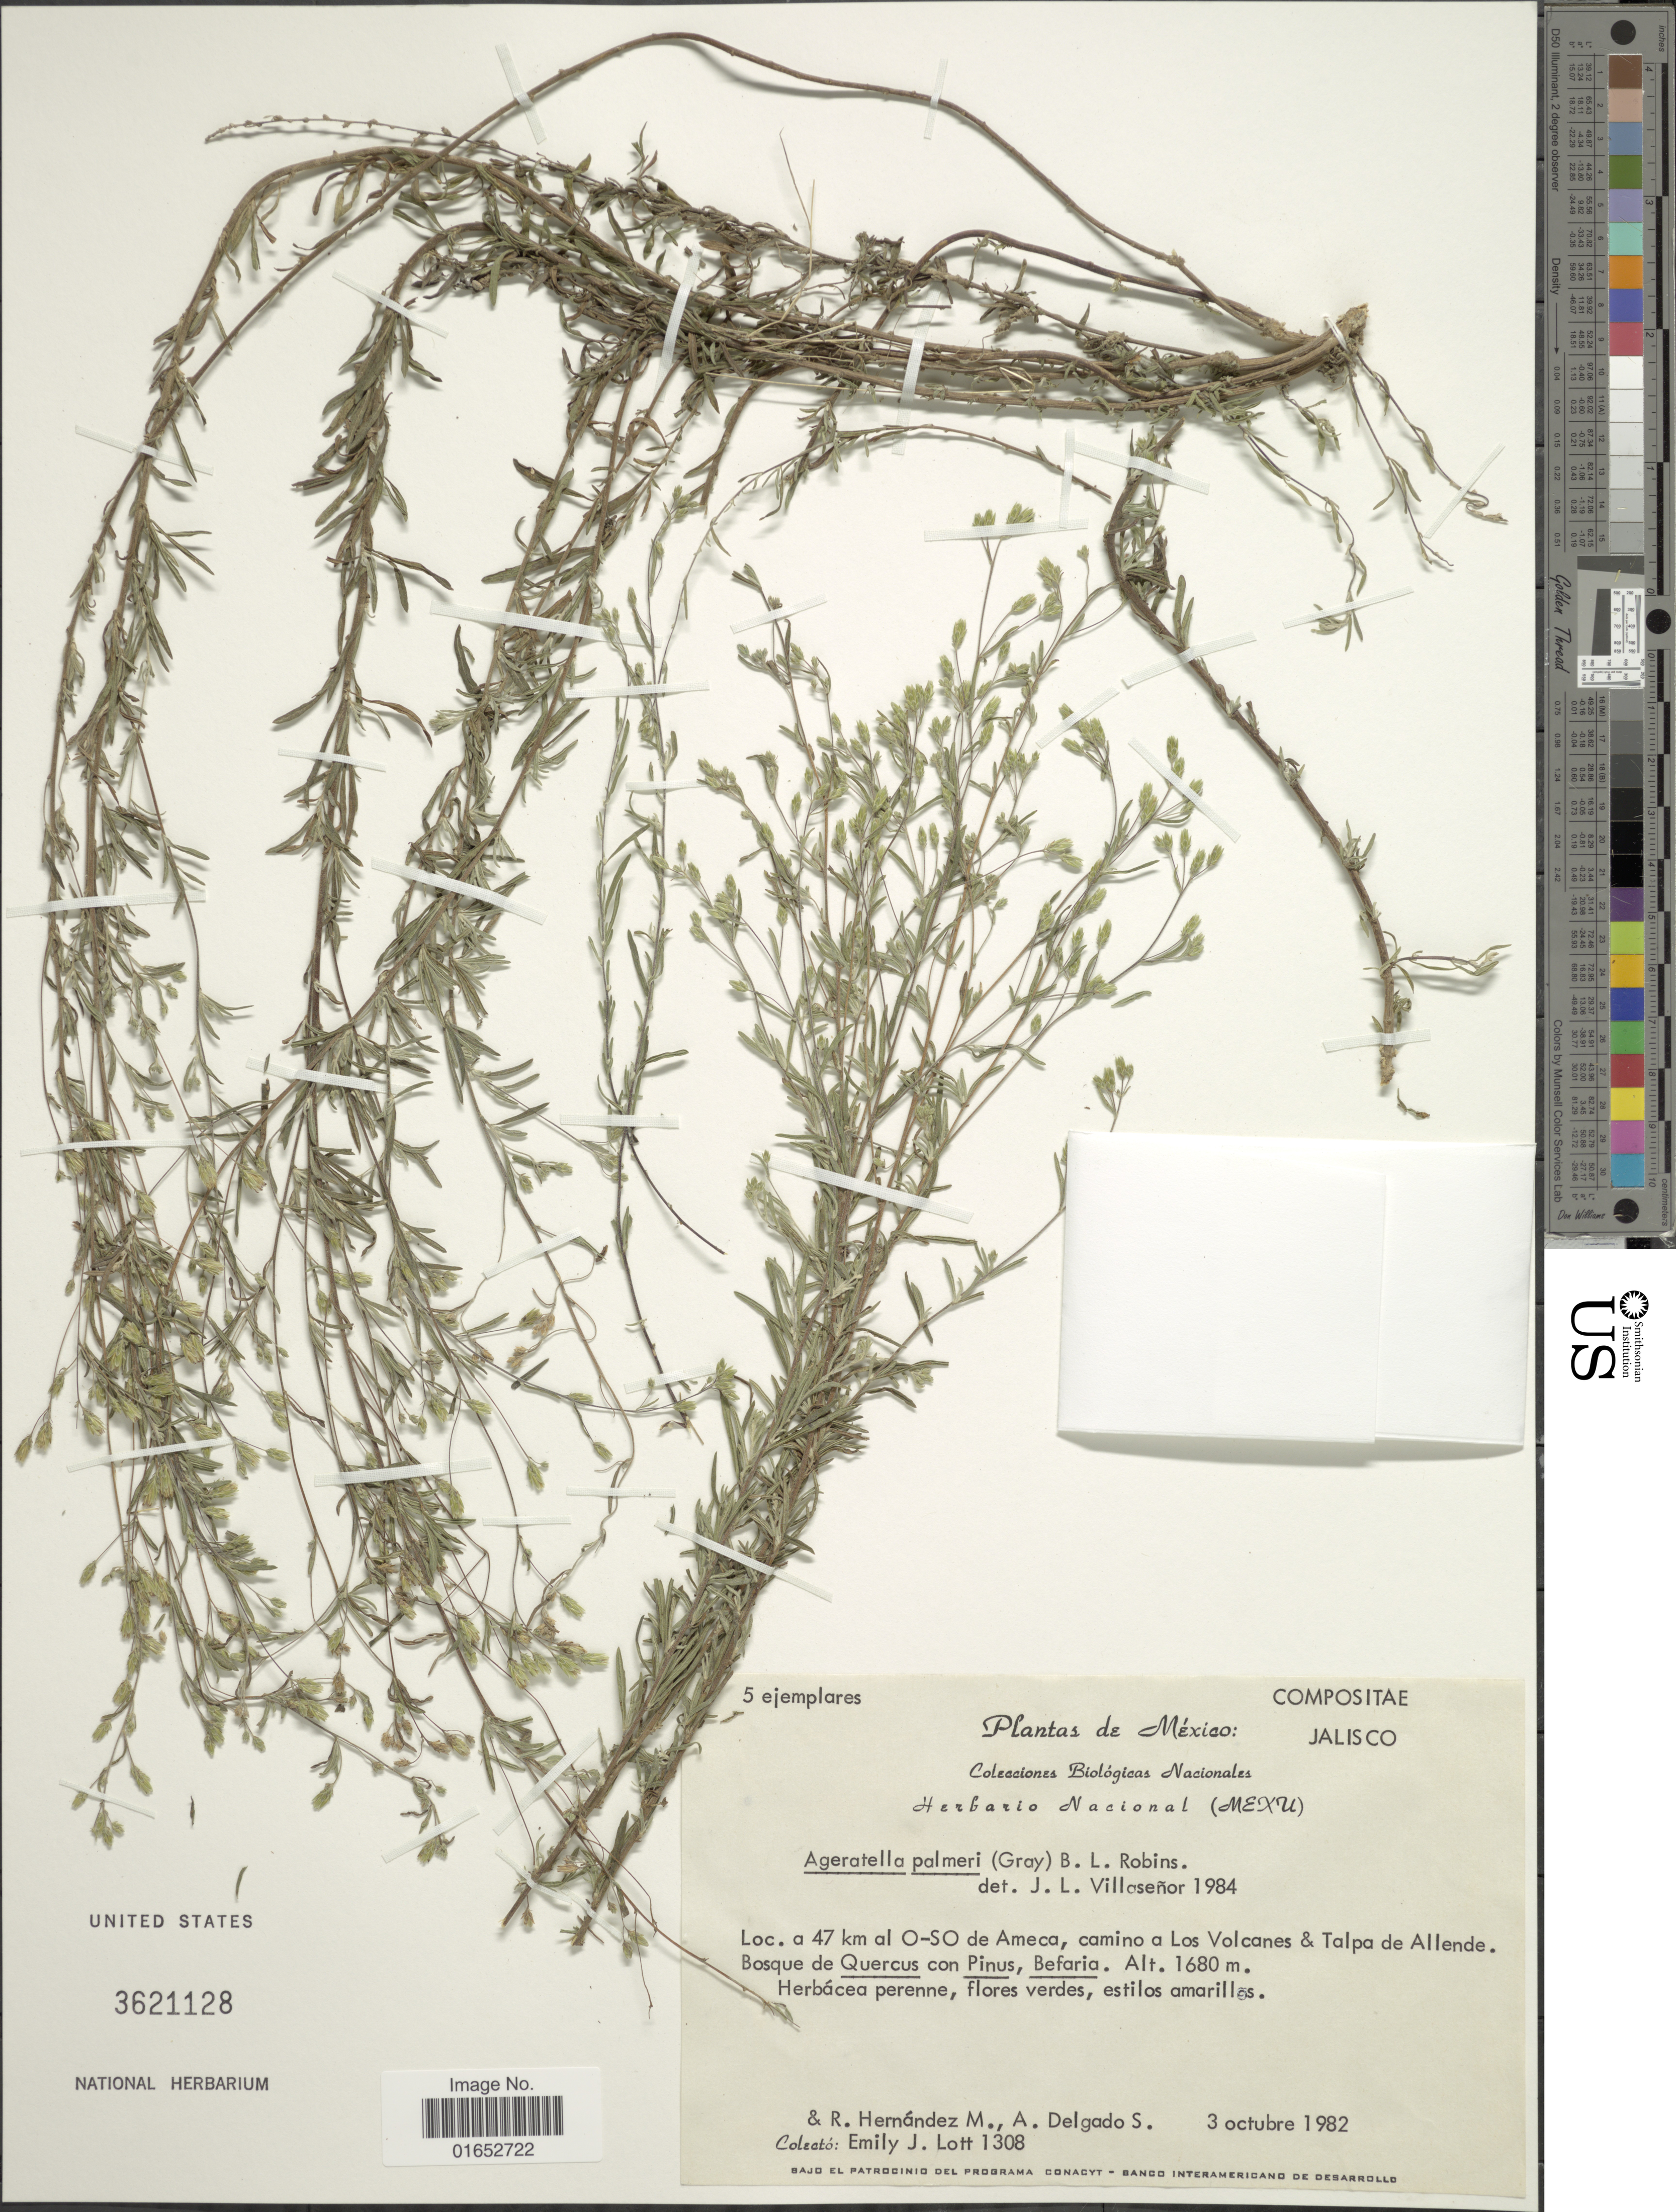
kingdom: Plantae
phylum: Tracheophyta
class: Magnoliopsida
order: Asterales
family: Asteraceae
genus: Ageratella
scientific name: Ageratella palmeri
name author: (A. Gray) B.L. Rob.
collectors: E. J. Lott, R. Hernández M. & A. Delgado S.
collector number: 1308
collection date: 1982-10-03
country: Mexico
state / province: Jalisco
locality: A 47 km al O-SO de Ameca, camino a Los Volcanes & Talpa de Allende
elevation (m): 1680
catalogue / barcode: US 3621128